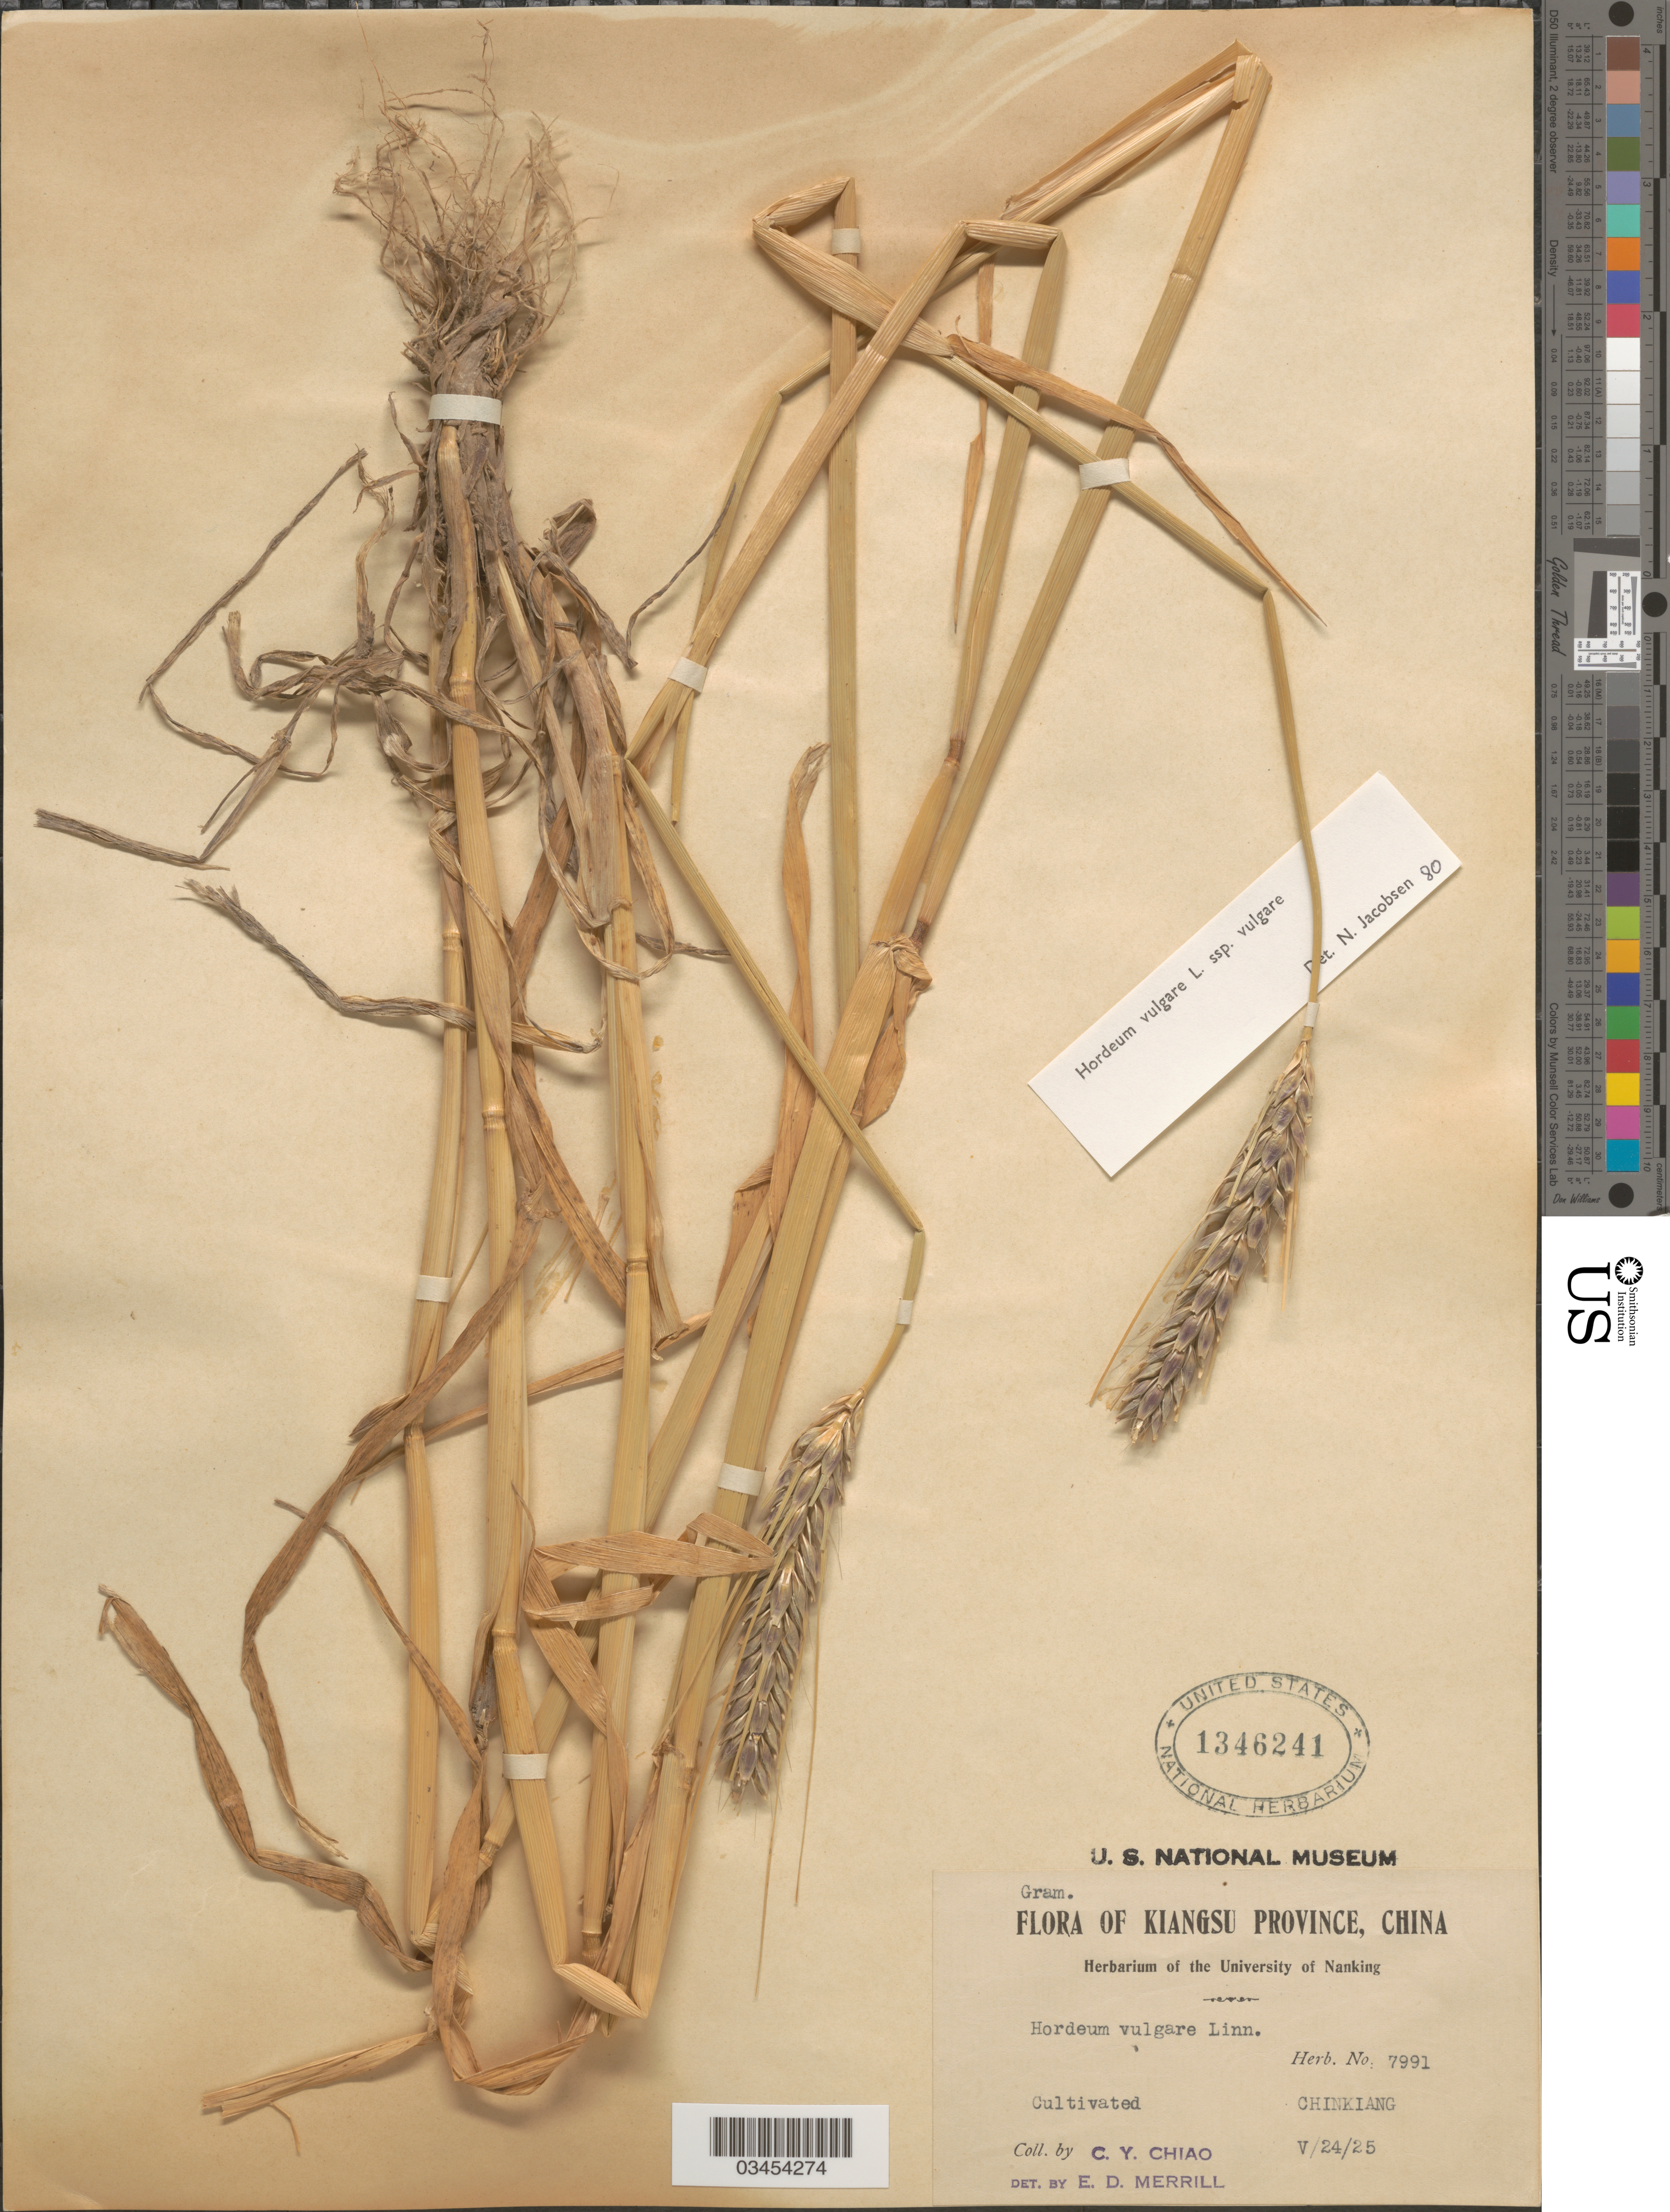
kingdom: Plantae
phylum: Tracheophyta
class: Liliopsida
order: Poales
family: Poaceae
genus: Hordeum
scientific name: Hordeum vulgare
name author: L.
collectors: C. Y. Chiao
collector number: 7991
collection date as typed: Transcribed d/m/y: 24/5/25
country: China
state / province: Jiangsu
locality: Kiangsu Province. Chinkiang.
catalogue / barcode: US 1346241